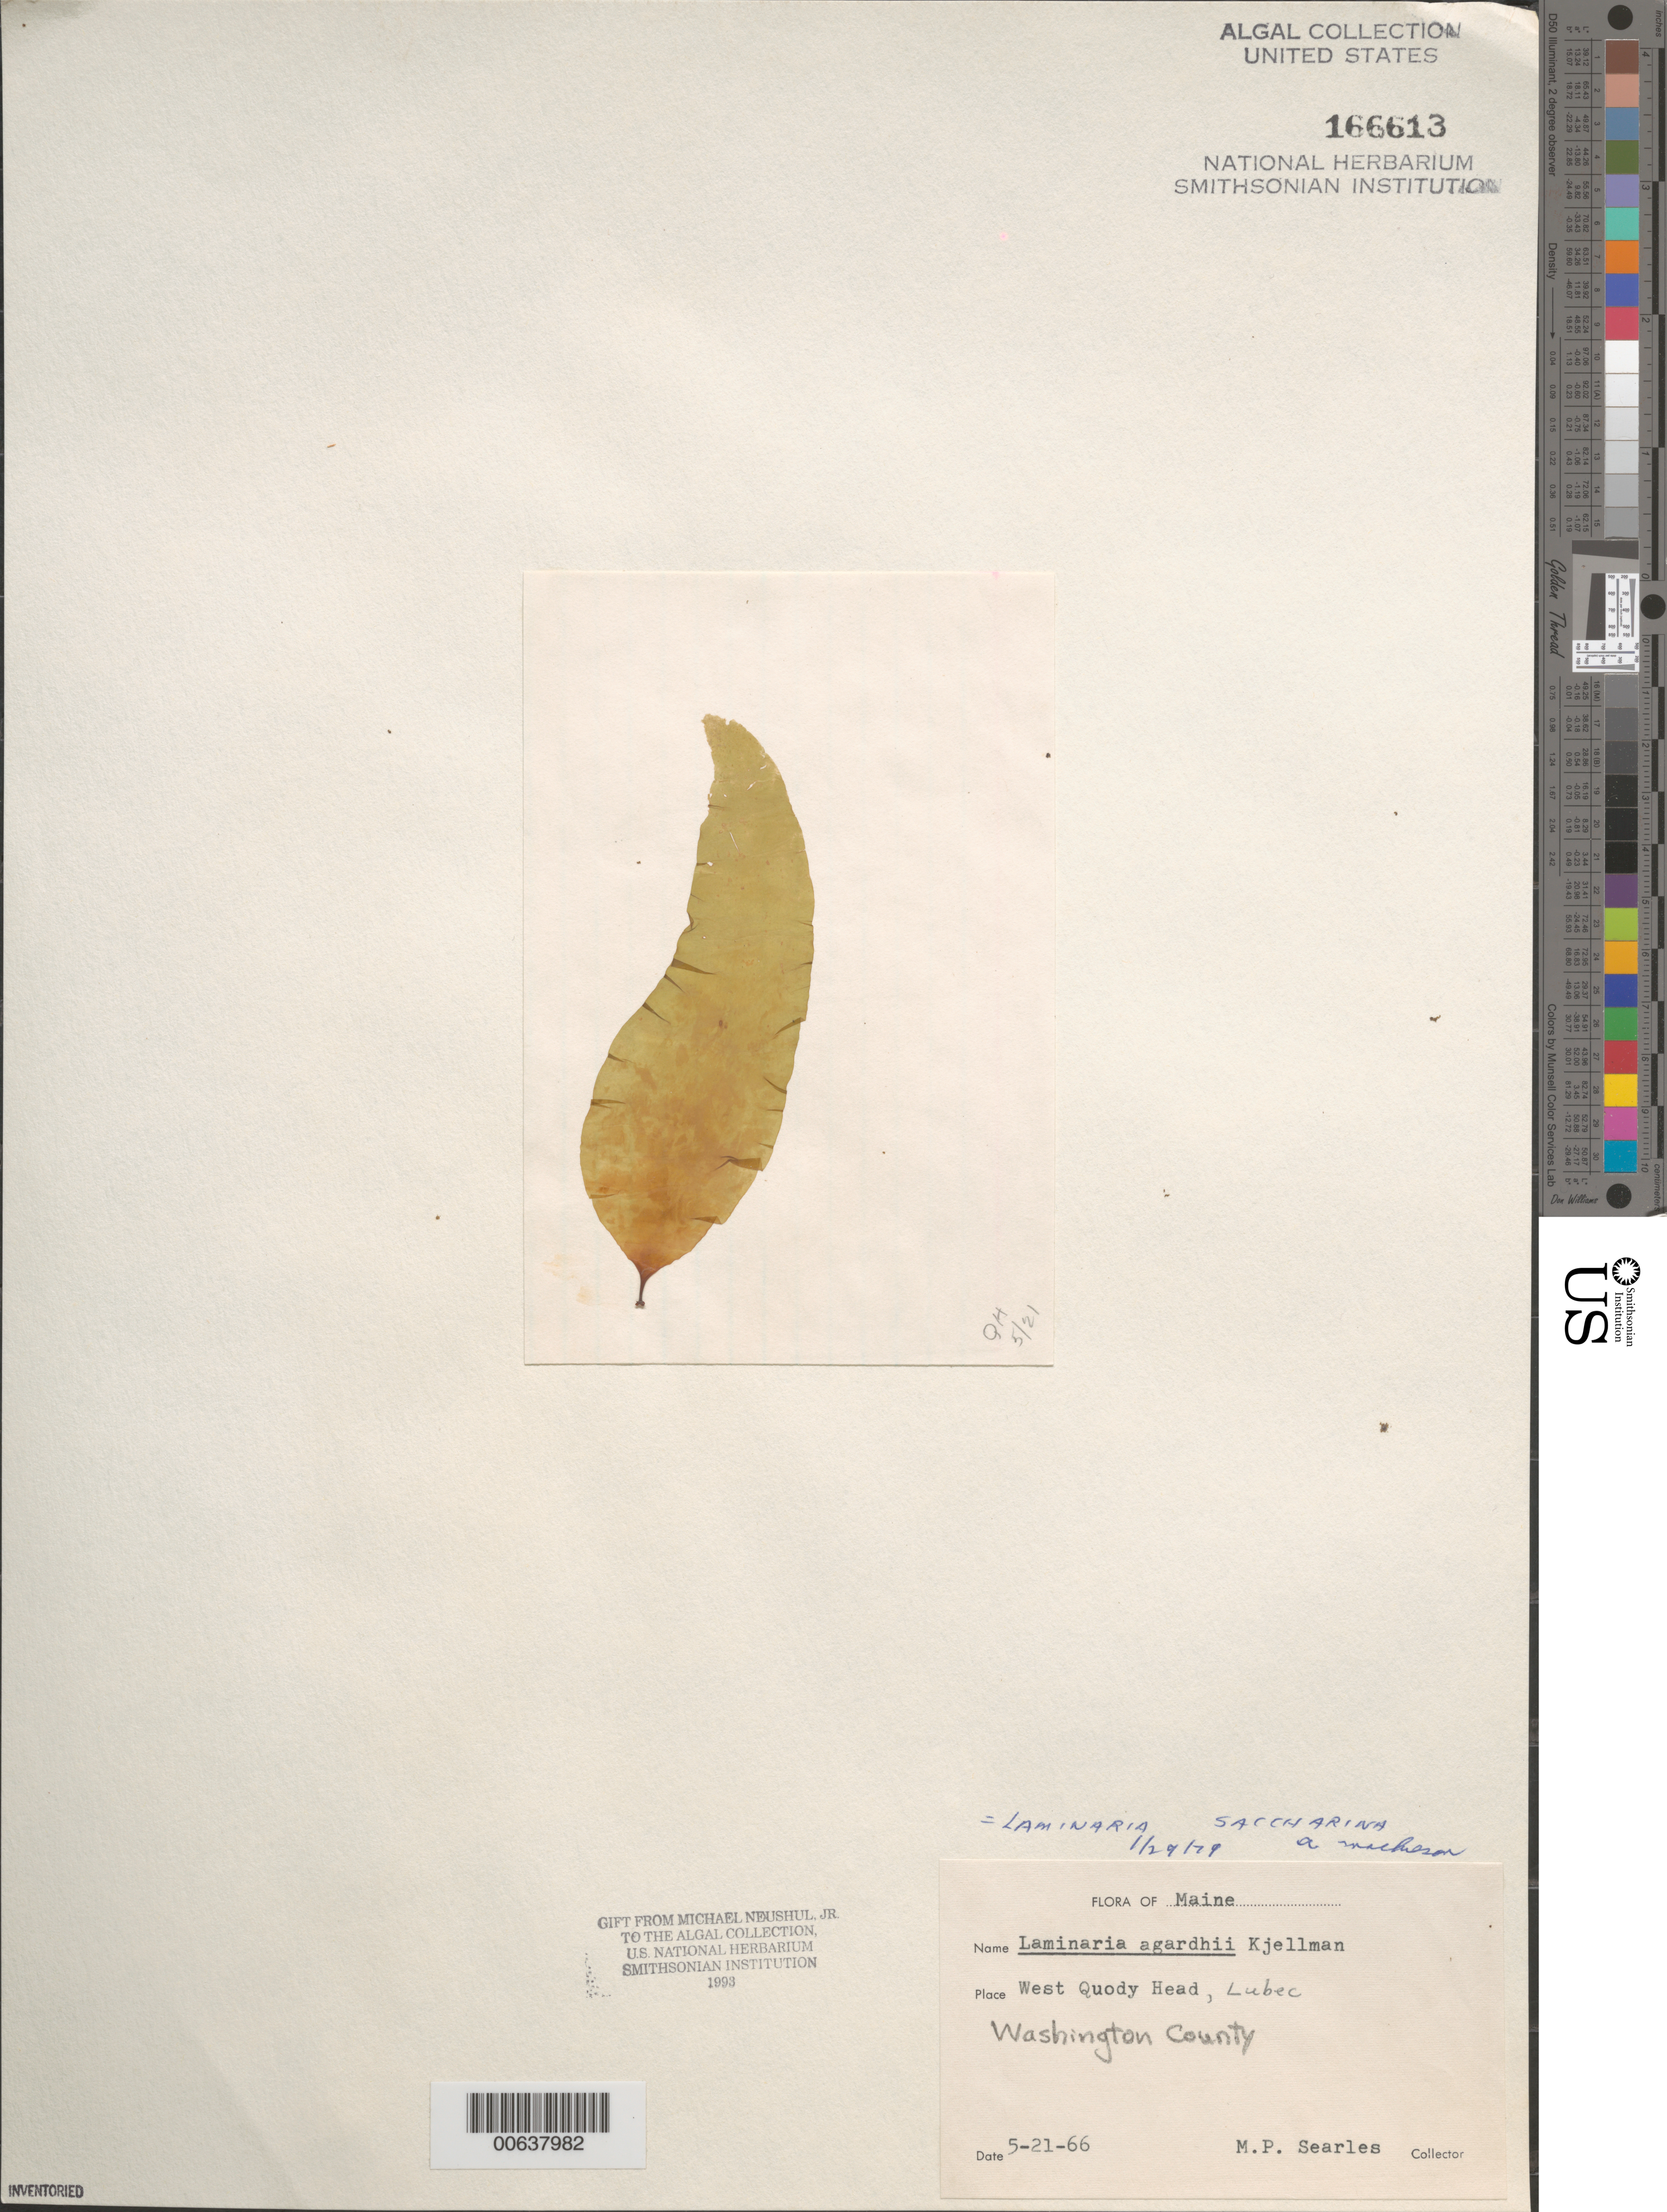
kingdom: Chromista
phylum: Ochrophyta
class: Phaeophyceae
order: Laminariales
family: Laminariaceae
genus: Saccharina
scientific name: Saccharina latissima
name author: C.E. Lane et al.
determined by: Algae name updating Project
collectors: M. Searles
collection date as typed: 21 May 1966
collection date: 1966-05-21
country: United States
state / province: Maine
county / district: Washington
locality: West Quoddy Head, Lubec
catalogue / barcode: US 166613